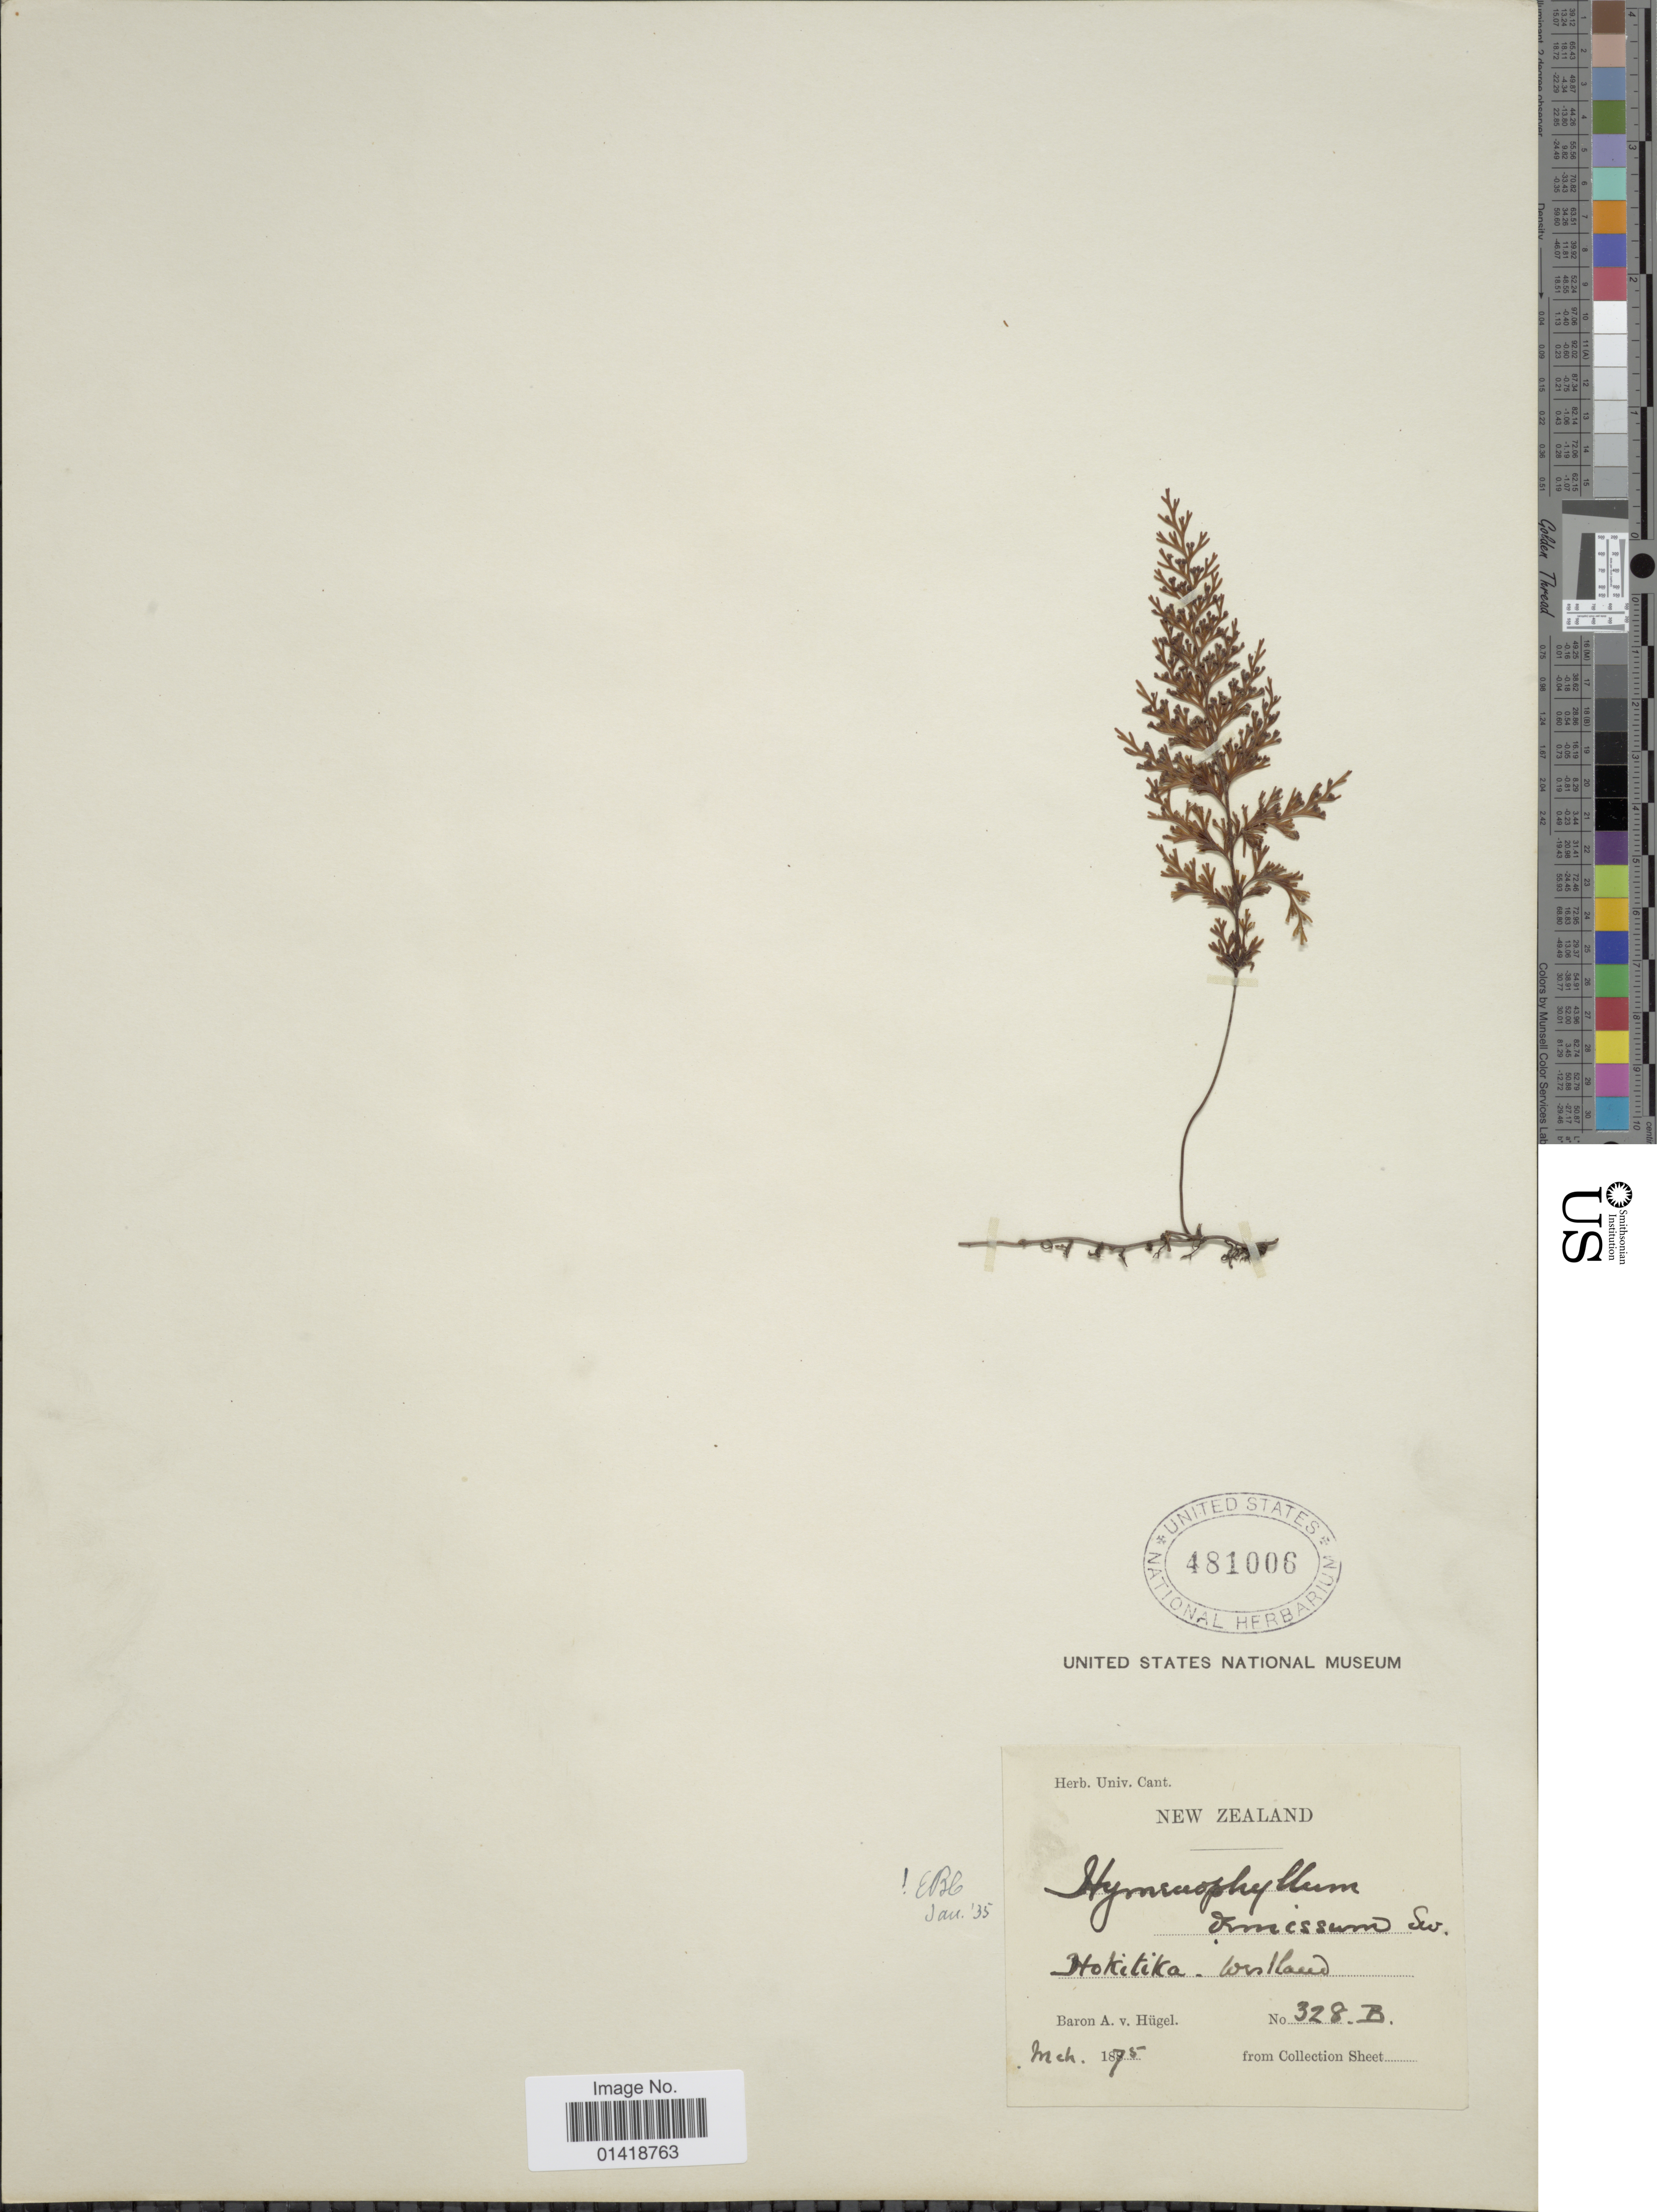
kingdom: Plantae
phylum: Tracheophyta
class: Polypodiopsida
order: Hymenophyllales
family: Hymenophyllaceae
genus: Hymenophyllum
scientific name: Hymenophyllum demissum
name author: Sw.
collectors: C. A. von Hügel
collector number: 328 B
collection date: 1875-03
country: New Zealand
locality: Hokotika. West land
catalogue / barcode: US 481006